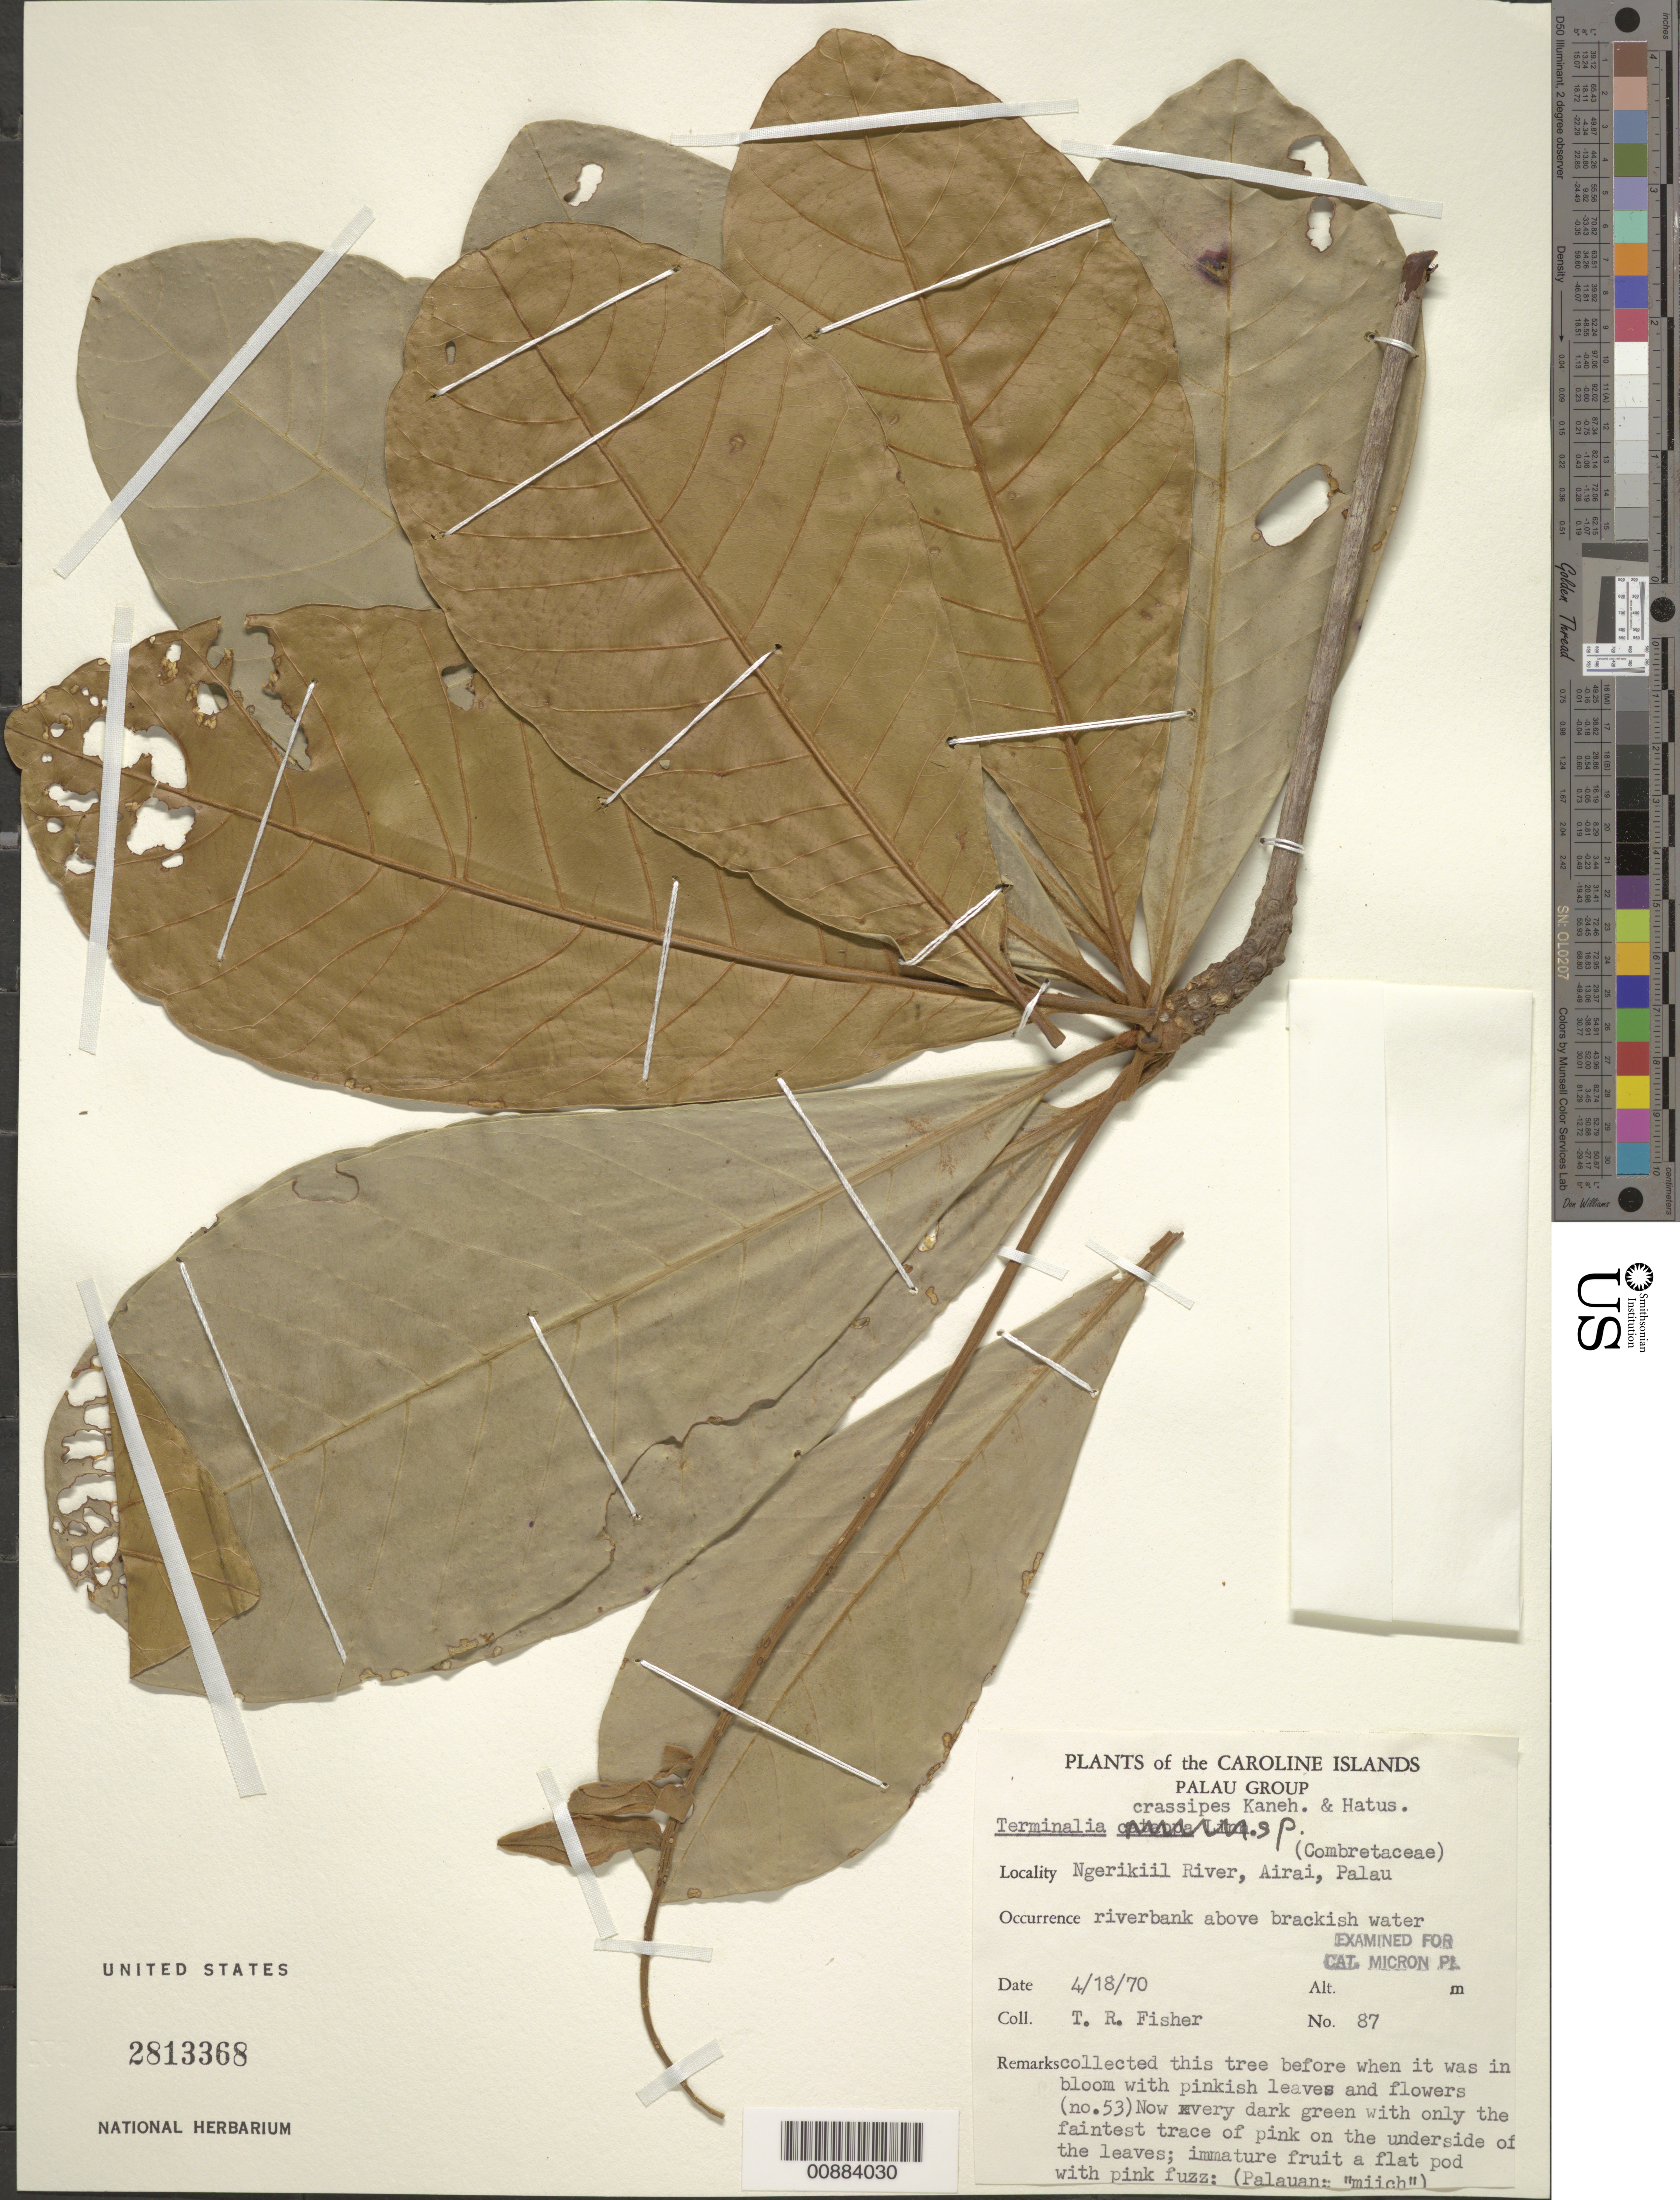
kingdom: Plantae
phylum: Tracheophyta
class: Magnoliopsida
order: Myrtales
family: Combretaceae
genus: Terminalia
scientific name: Terminalia crassipes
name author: Kaneh. & Hatus.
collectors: T. R. Fisher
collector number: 87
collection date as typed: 18 Apr 1970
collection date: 1970-04-18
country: Palau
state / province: Koror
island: Oreor (Koror)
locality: Ngerikiil River, Airai, Palau (Belau), riverbank above brackish water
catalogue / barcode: US 2813368